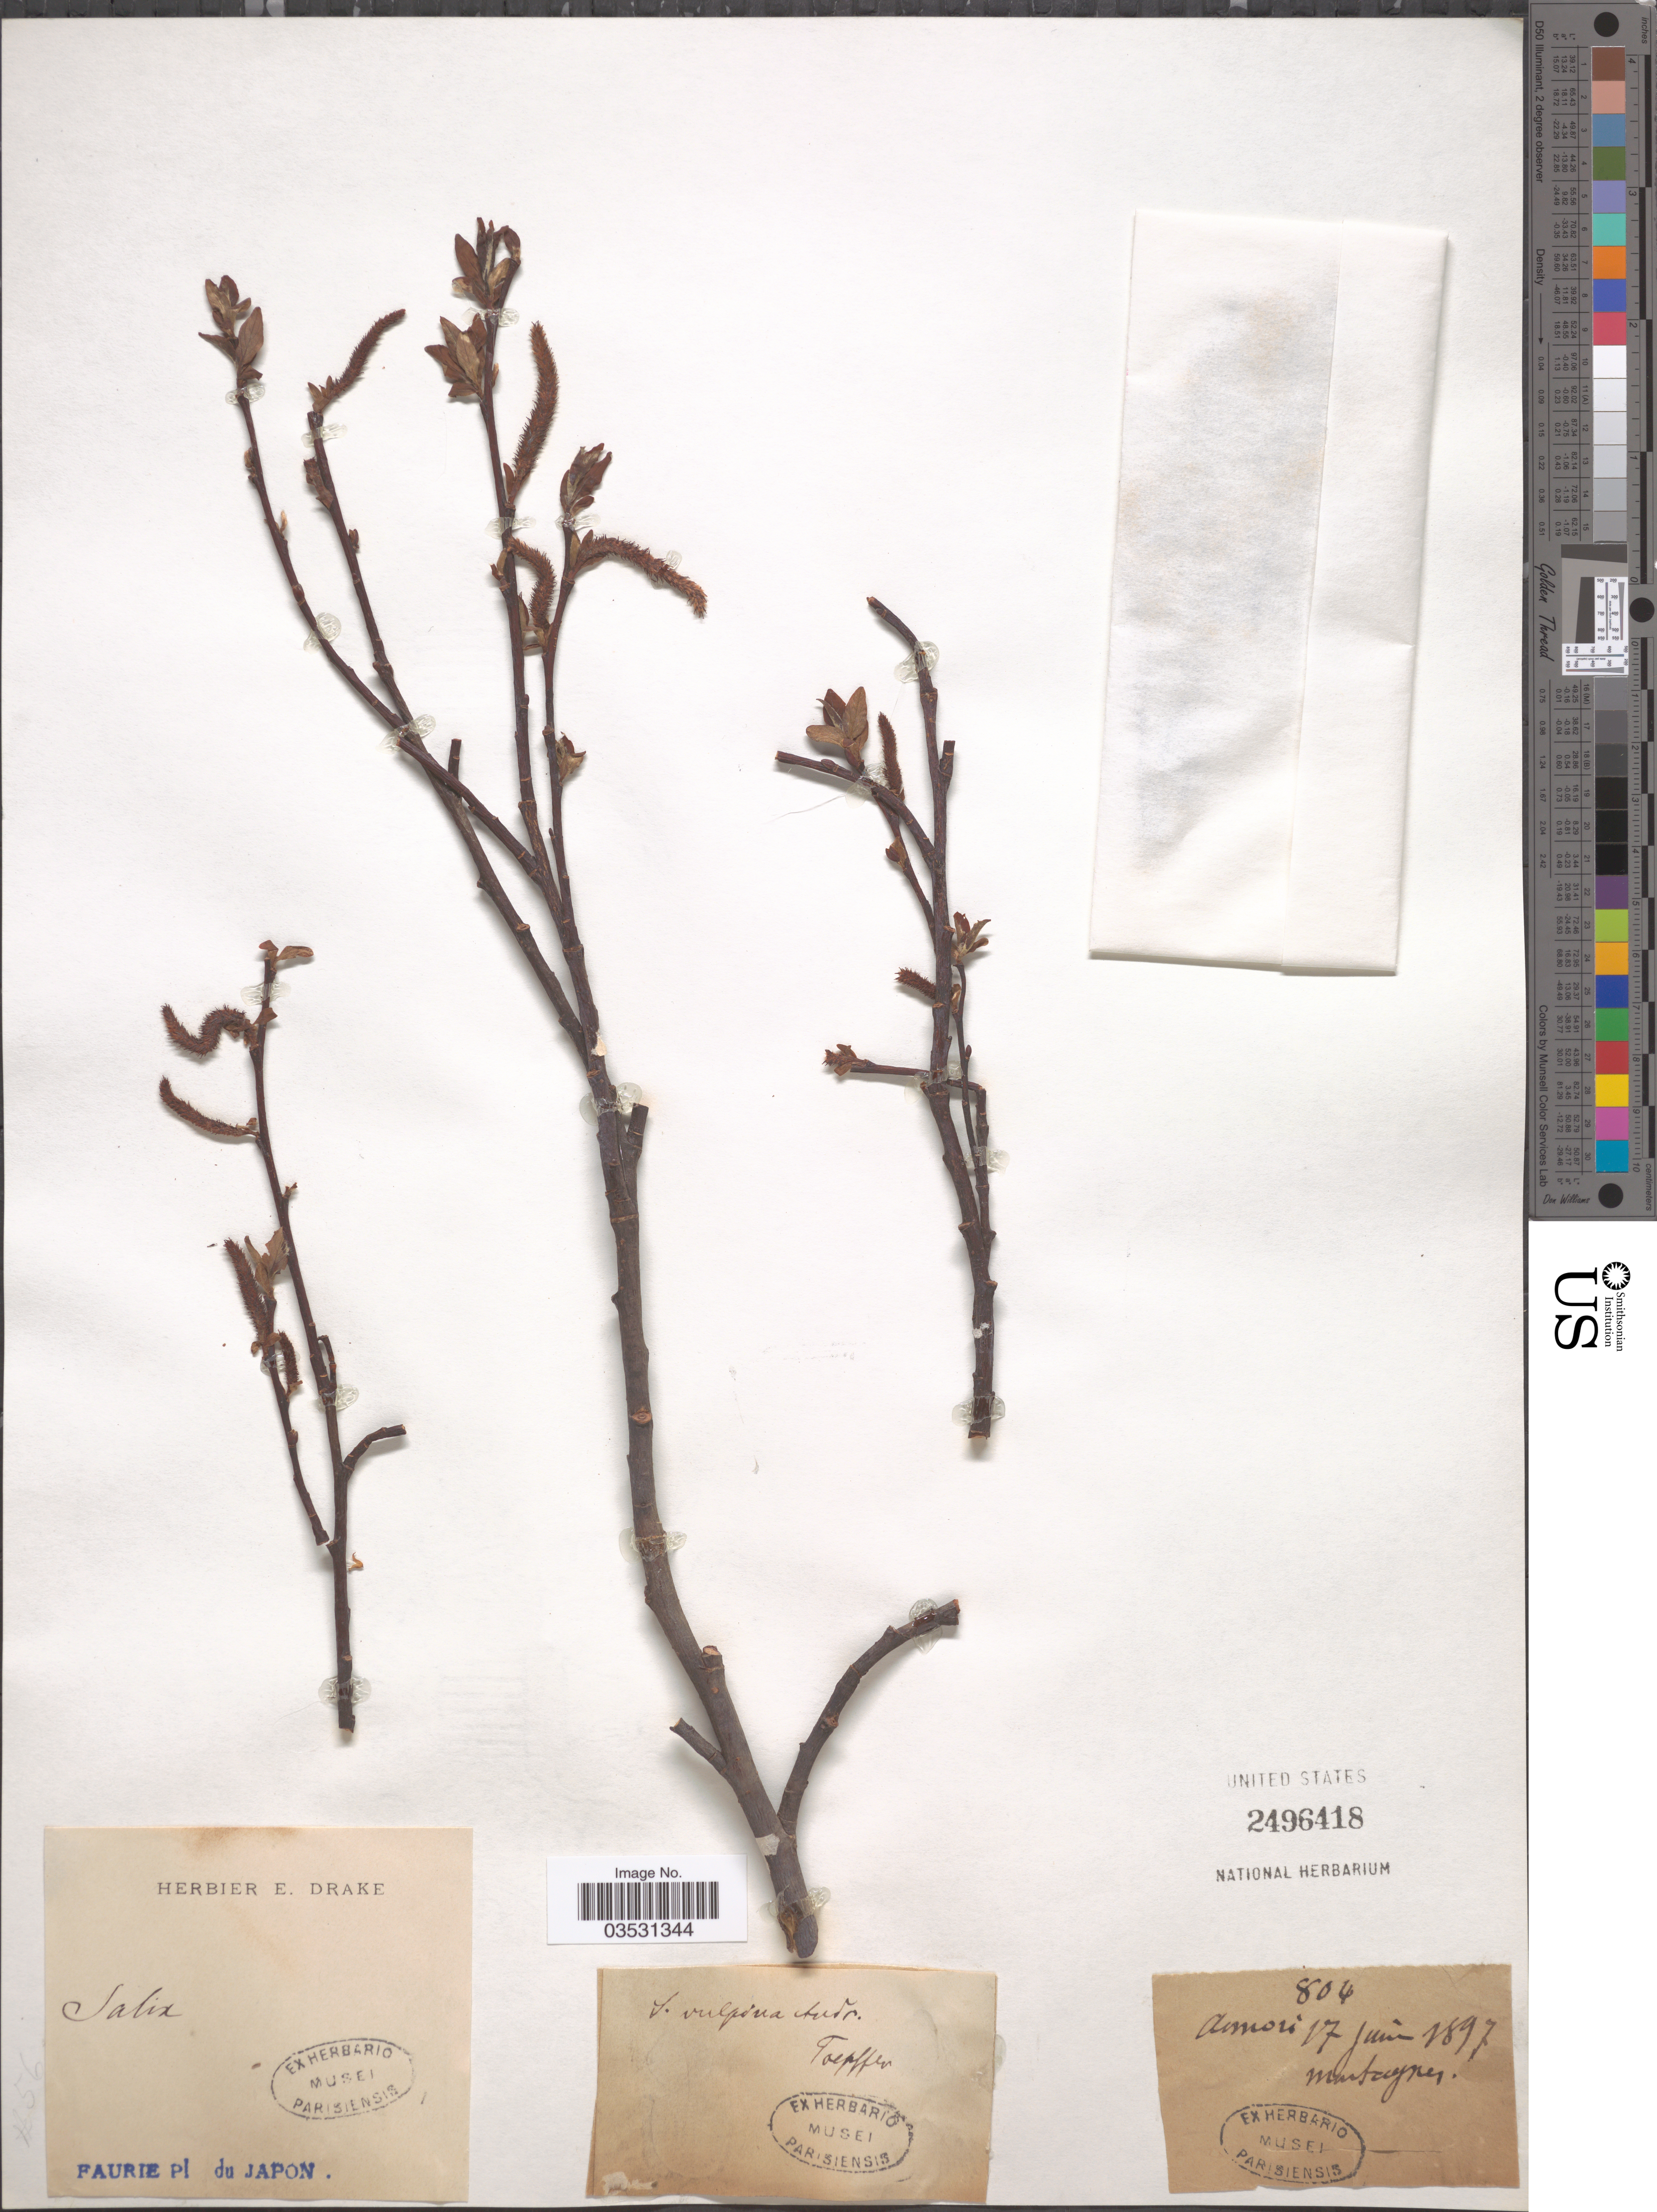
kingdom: Plantae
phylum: Tracheophyta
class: Magnoliopsida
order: Malpighiales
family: Salicaceae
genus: Salix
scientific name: Salix vulpina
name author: Andersson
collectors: Faure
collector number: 804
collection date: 1897-06-17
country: Japan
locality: Aomori, montagnes.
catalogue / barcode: US 2496418